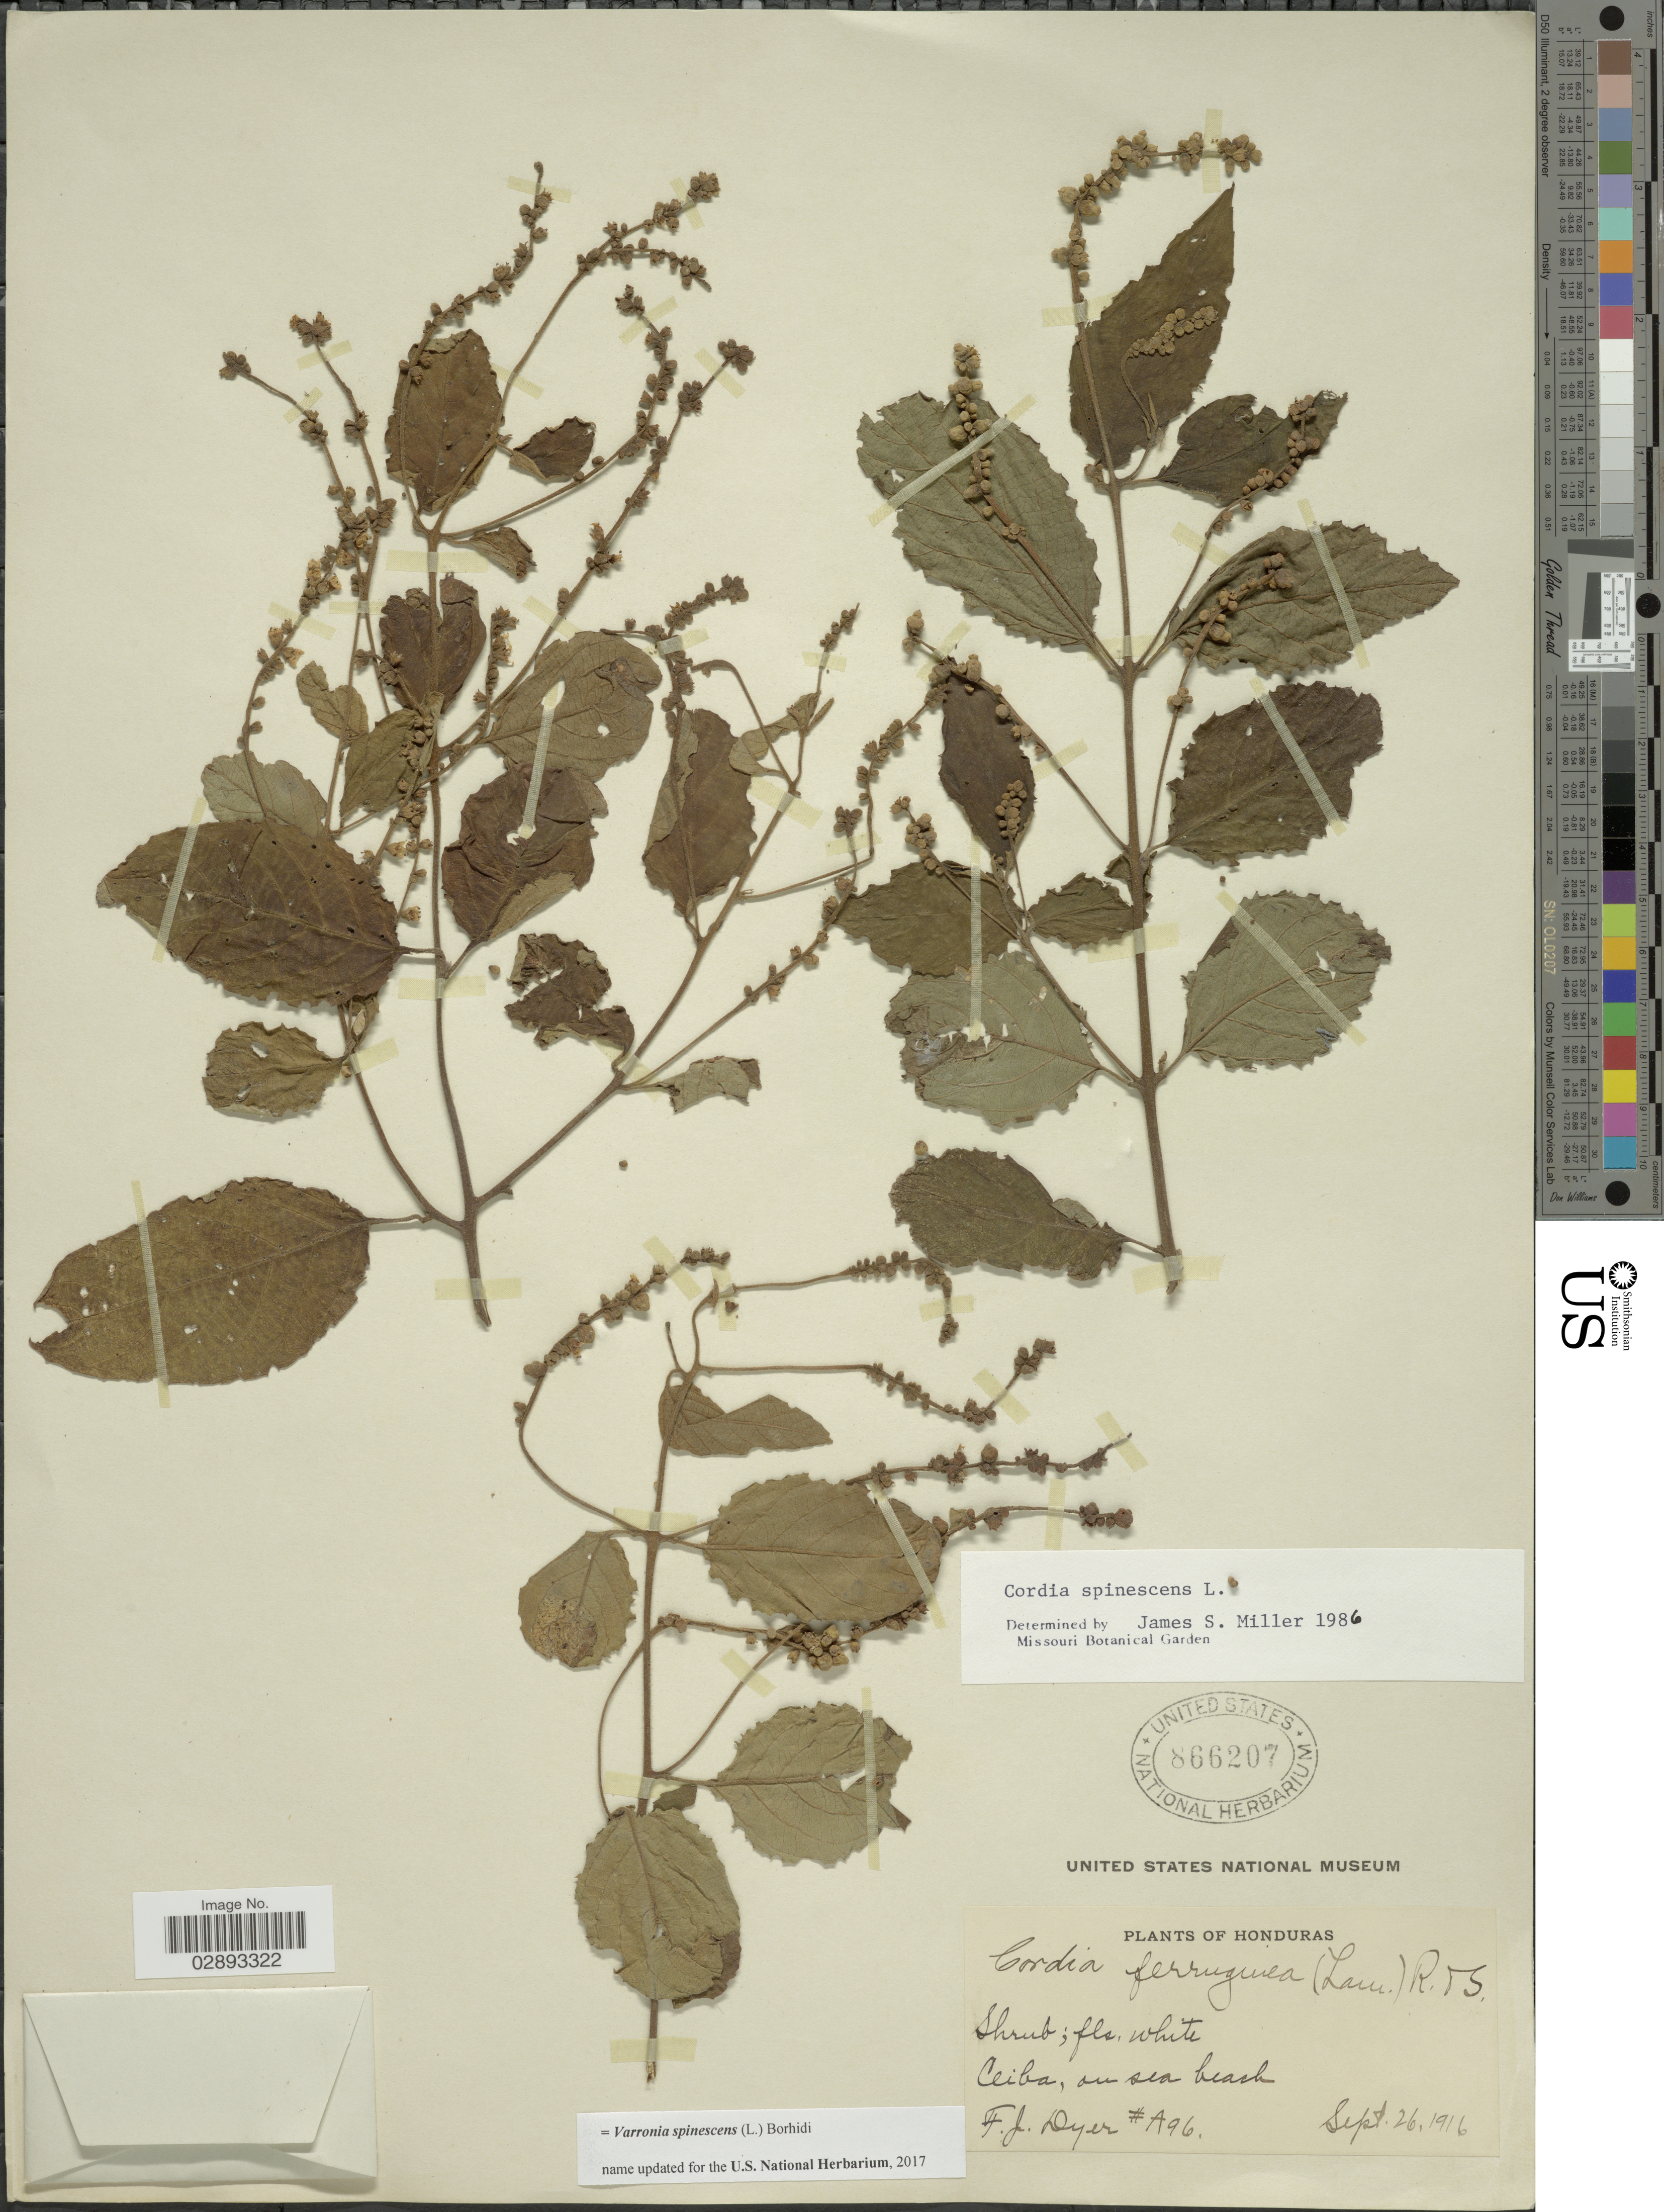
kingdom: Plantae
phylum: Tracheophyta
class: Magnoliopsida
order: Boraginales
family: Cordiaceae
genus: Varronia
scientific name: Varronia spinescens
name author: (L.) Borhidi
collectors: F. J. Dyer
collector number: A96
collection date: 1916-09-26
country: Honduras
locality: Ceiba, au sea beach.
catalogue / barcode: US 866207